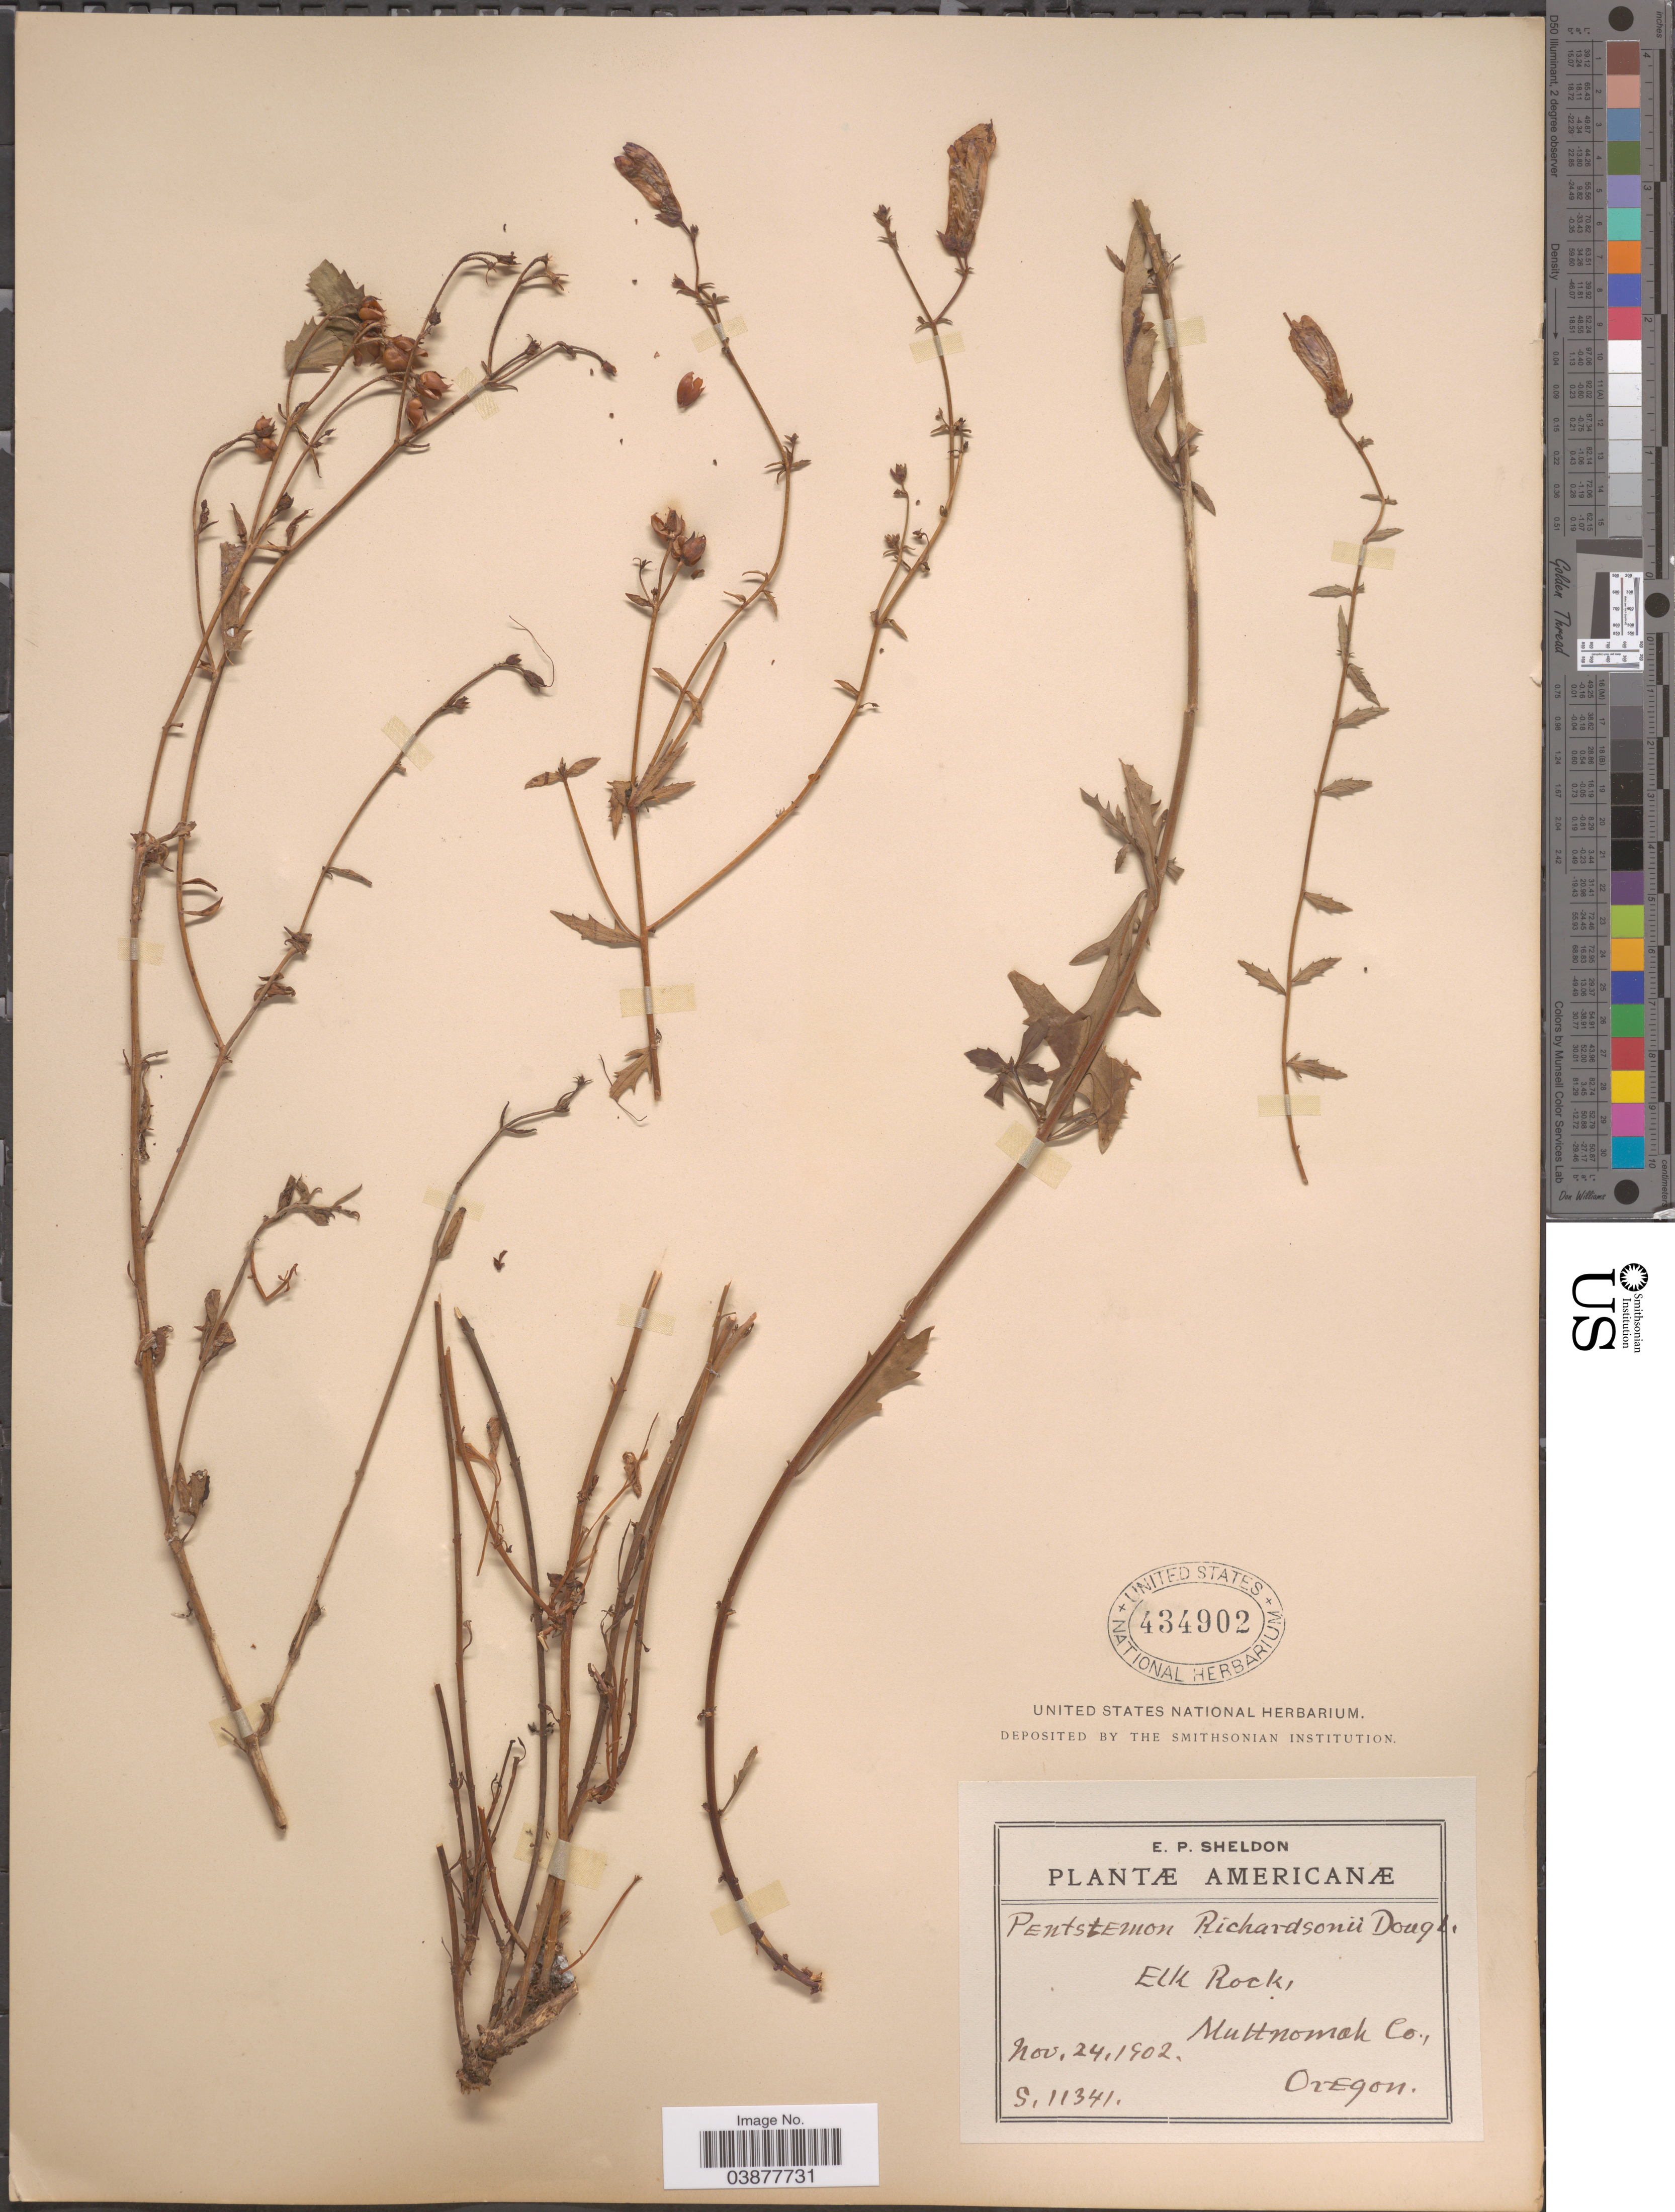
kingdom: Plantae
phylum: Tracheophyta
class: Magnoliopsida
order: Lamiales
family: Plantaginaceae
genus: Penstemon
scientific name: Penstemon richardsonii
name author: Douglas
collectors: E. P. Sheldon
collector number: S11341?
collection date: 1902-11-24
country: United States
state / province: Oregon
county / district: Multnomah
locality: Elk Rock, Multnomah Co.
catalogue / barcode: US 434902